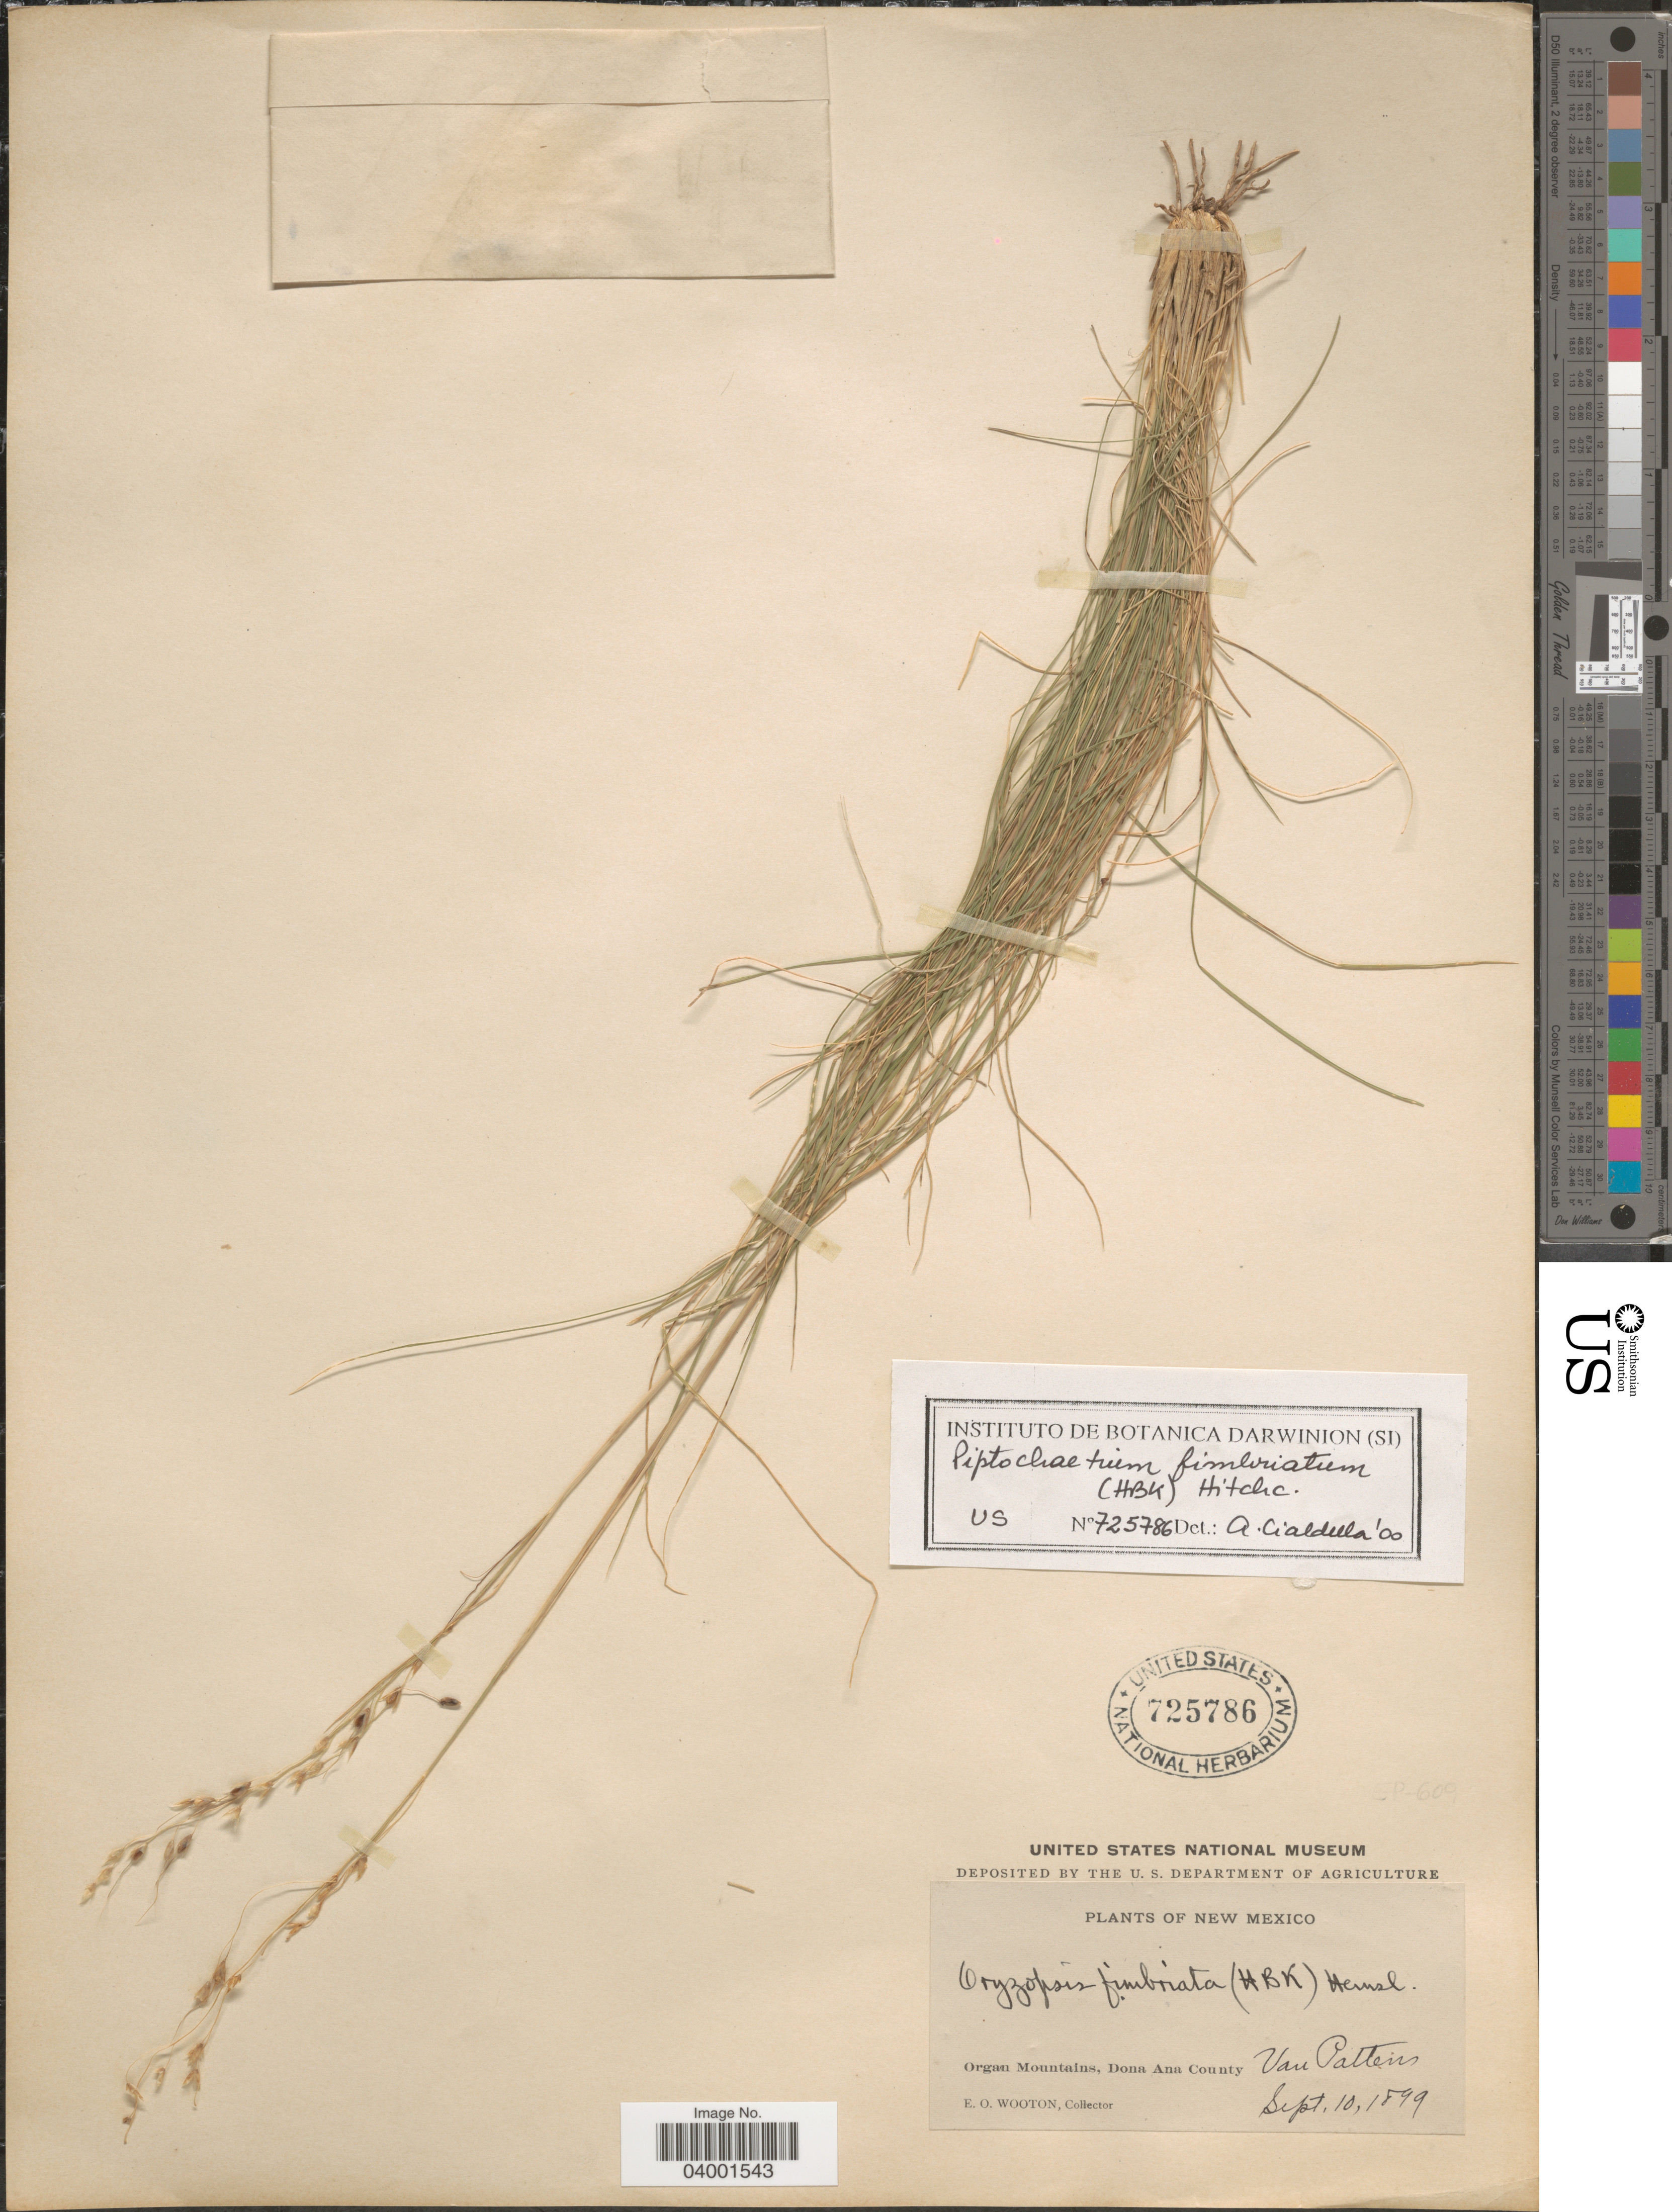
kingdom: Plantae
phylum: Tracheophyta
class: Liliopsida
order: Poales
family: Poaceae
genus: Piptochaetium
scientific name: Piptochaetium fimbriatum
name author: (Kunth) Hitchc.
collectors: E. O. Wooton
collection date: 1899-09-10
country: United States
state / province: New Mexico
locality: Organ Mountains, Dona Ana County. Van Pattens.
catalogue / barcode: US 725786